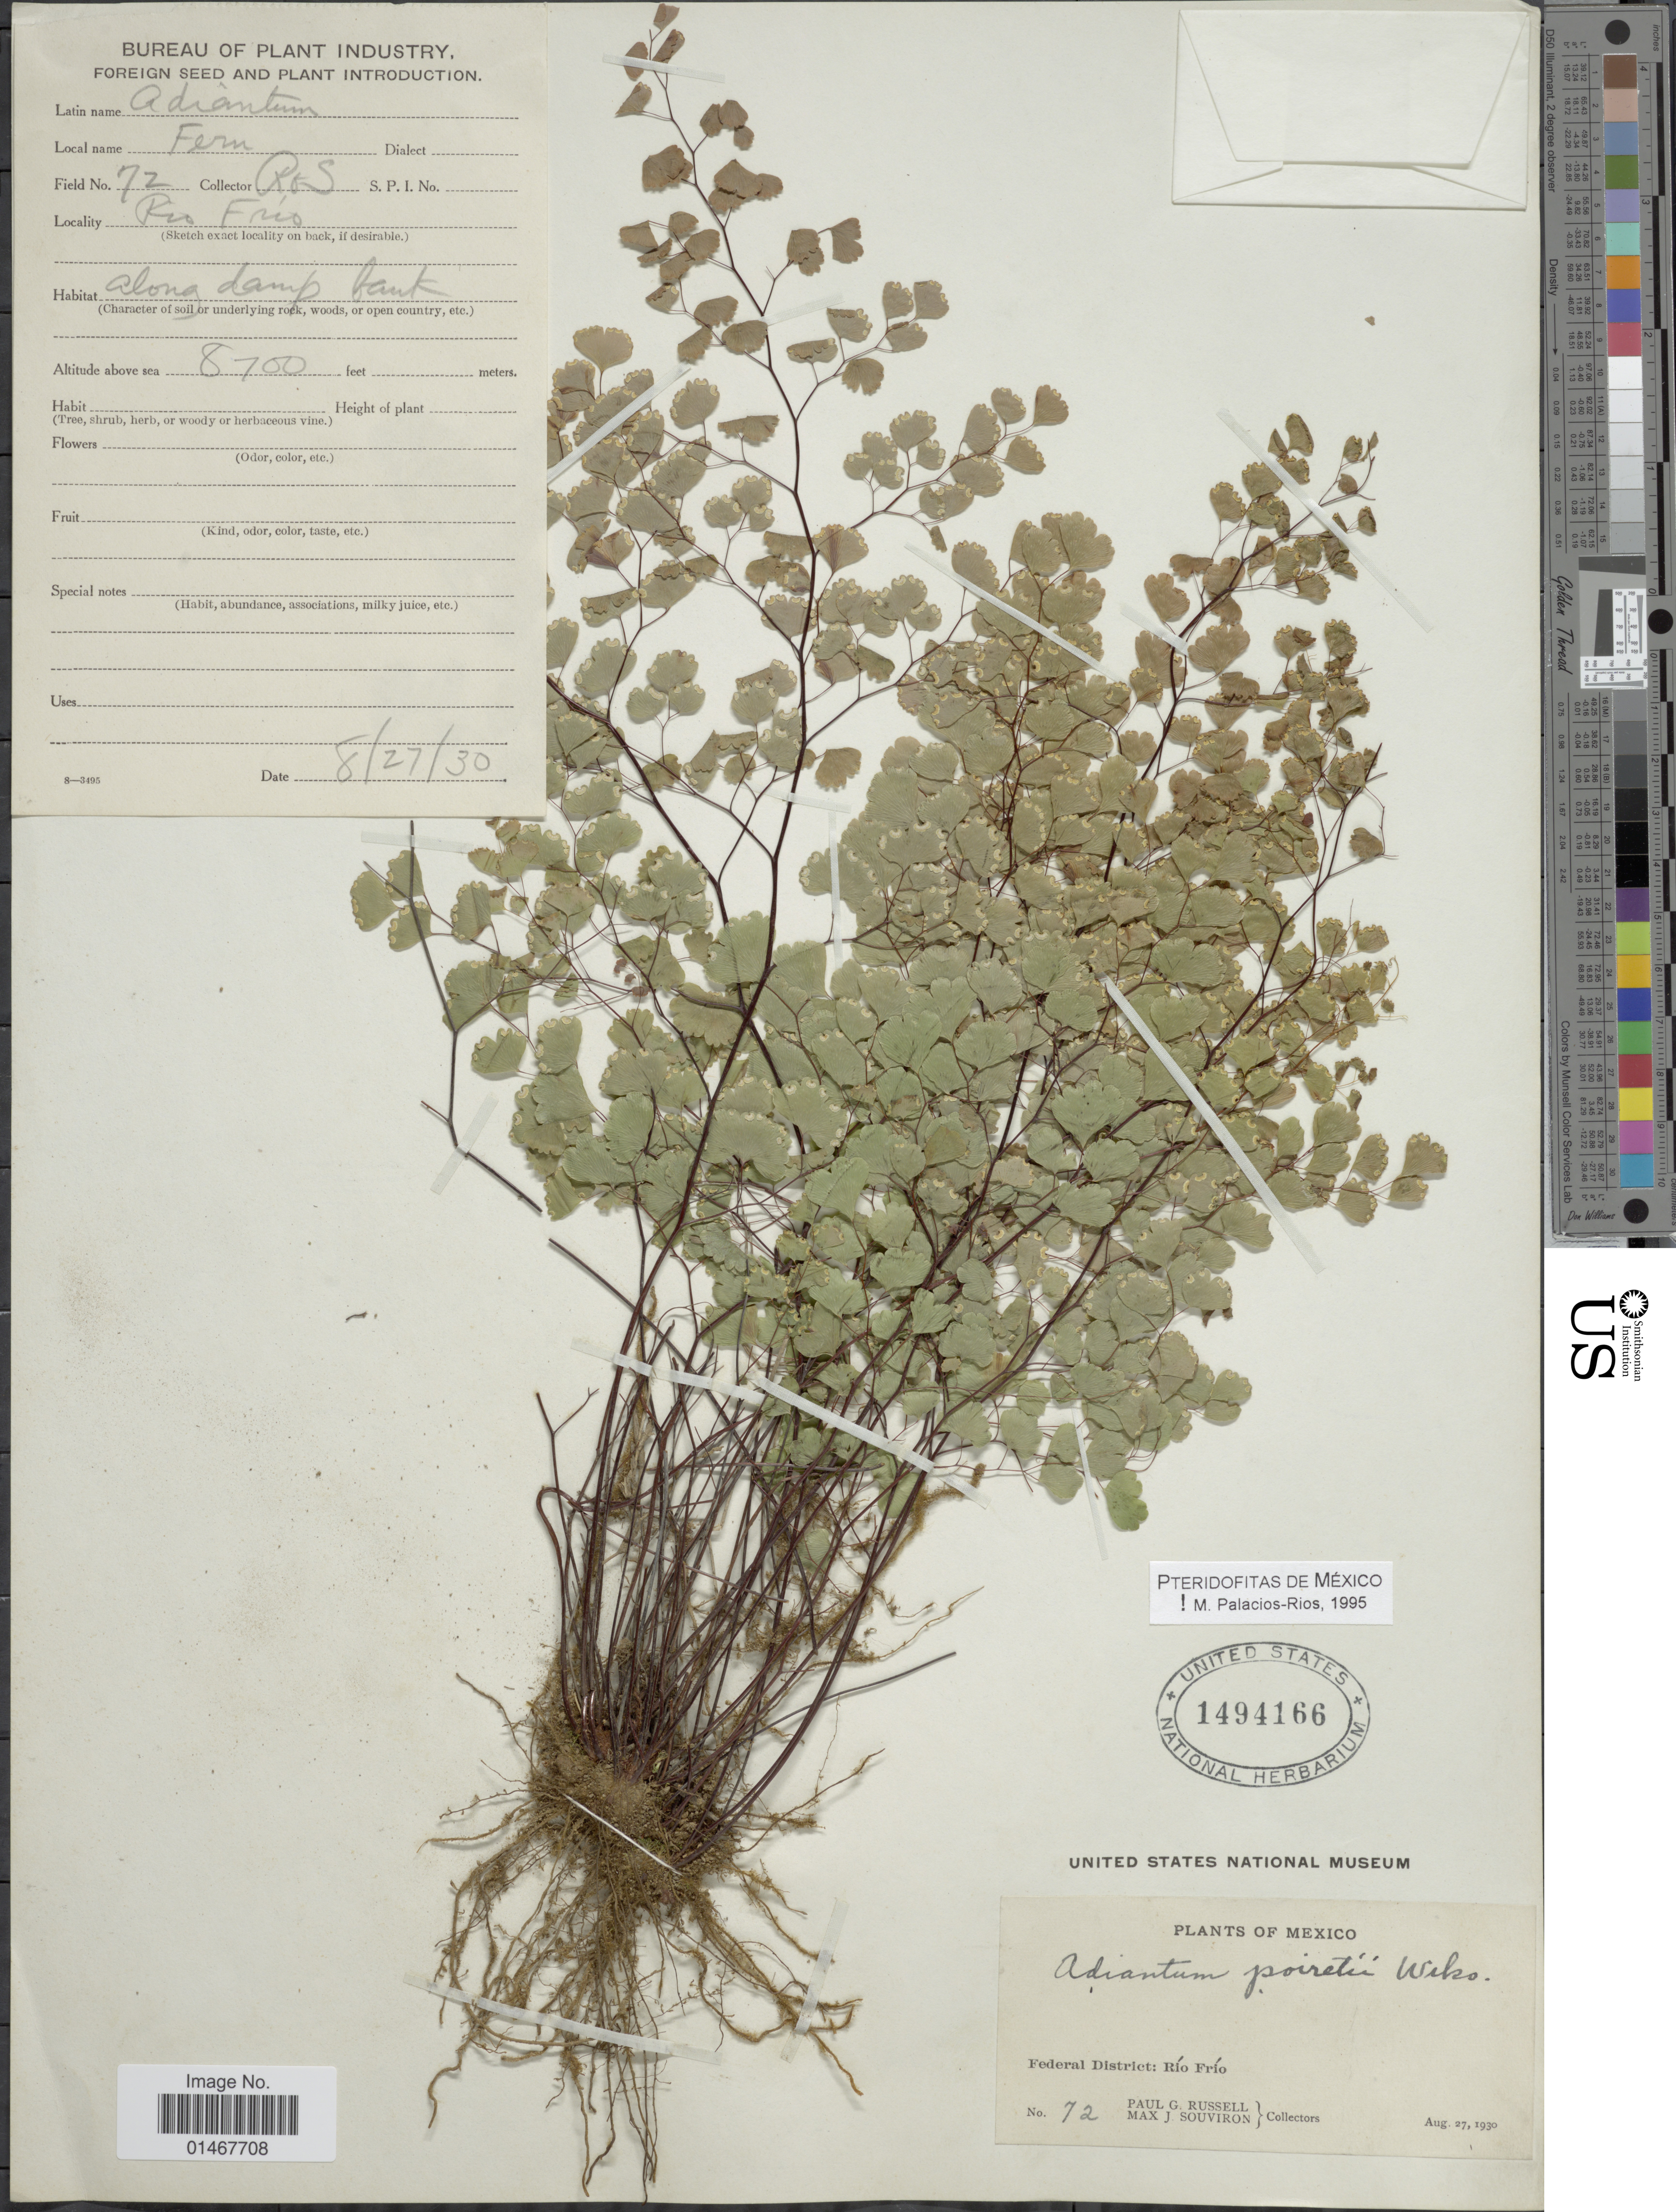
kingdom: Plantae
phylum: Tracheophyta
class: Polypodiopsida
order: Polypodiales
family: Pteridaceae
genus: Adiantum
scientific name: Adiantum poiretii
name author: Wikstr.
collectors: P. G. Russell & M. J. Souviron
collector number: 72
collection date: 1930-08-27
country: Mexico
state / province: Distrito Federal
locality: Federal District: Río Frío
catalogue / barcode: US 1494166